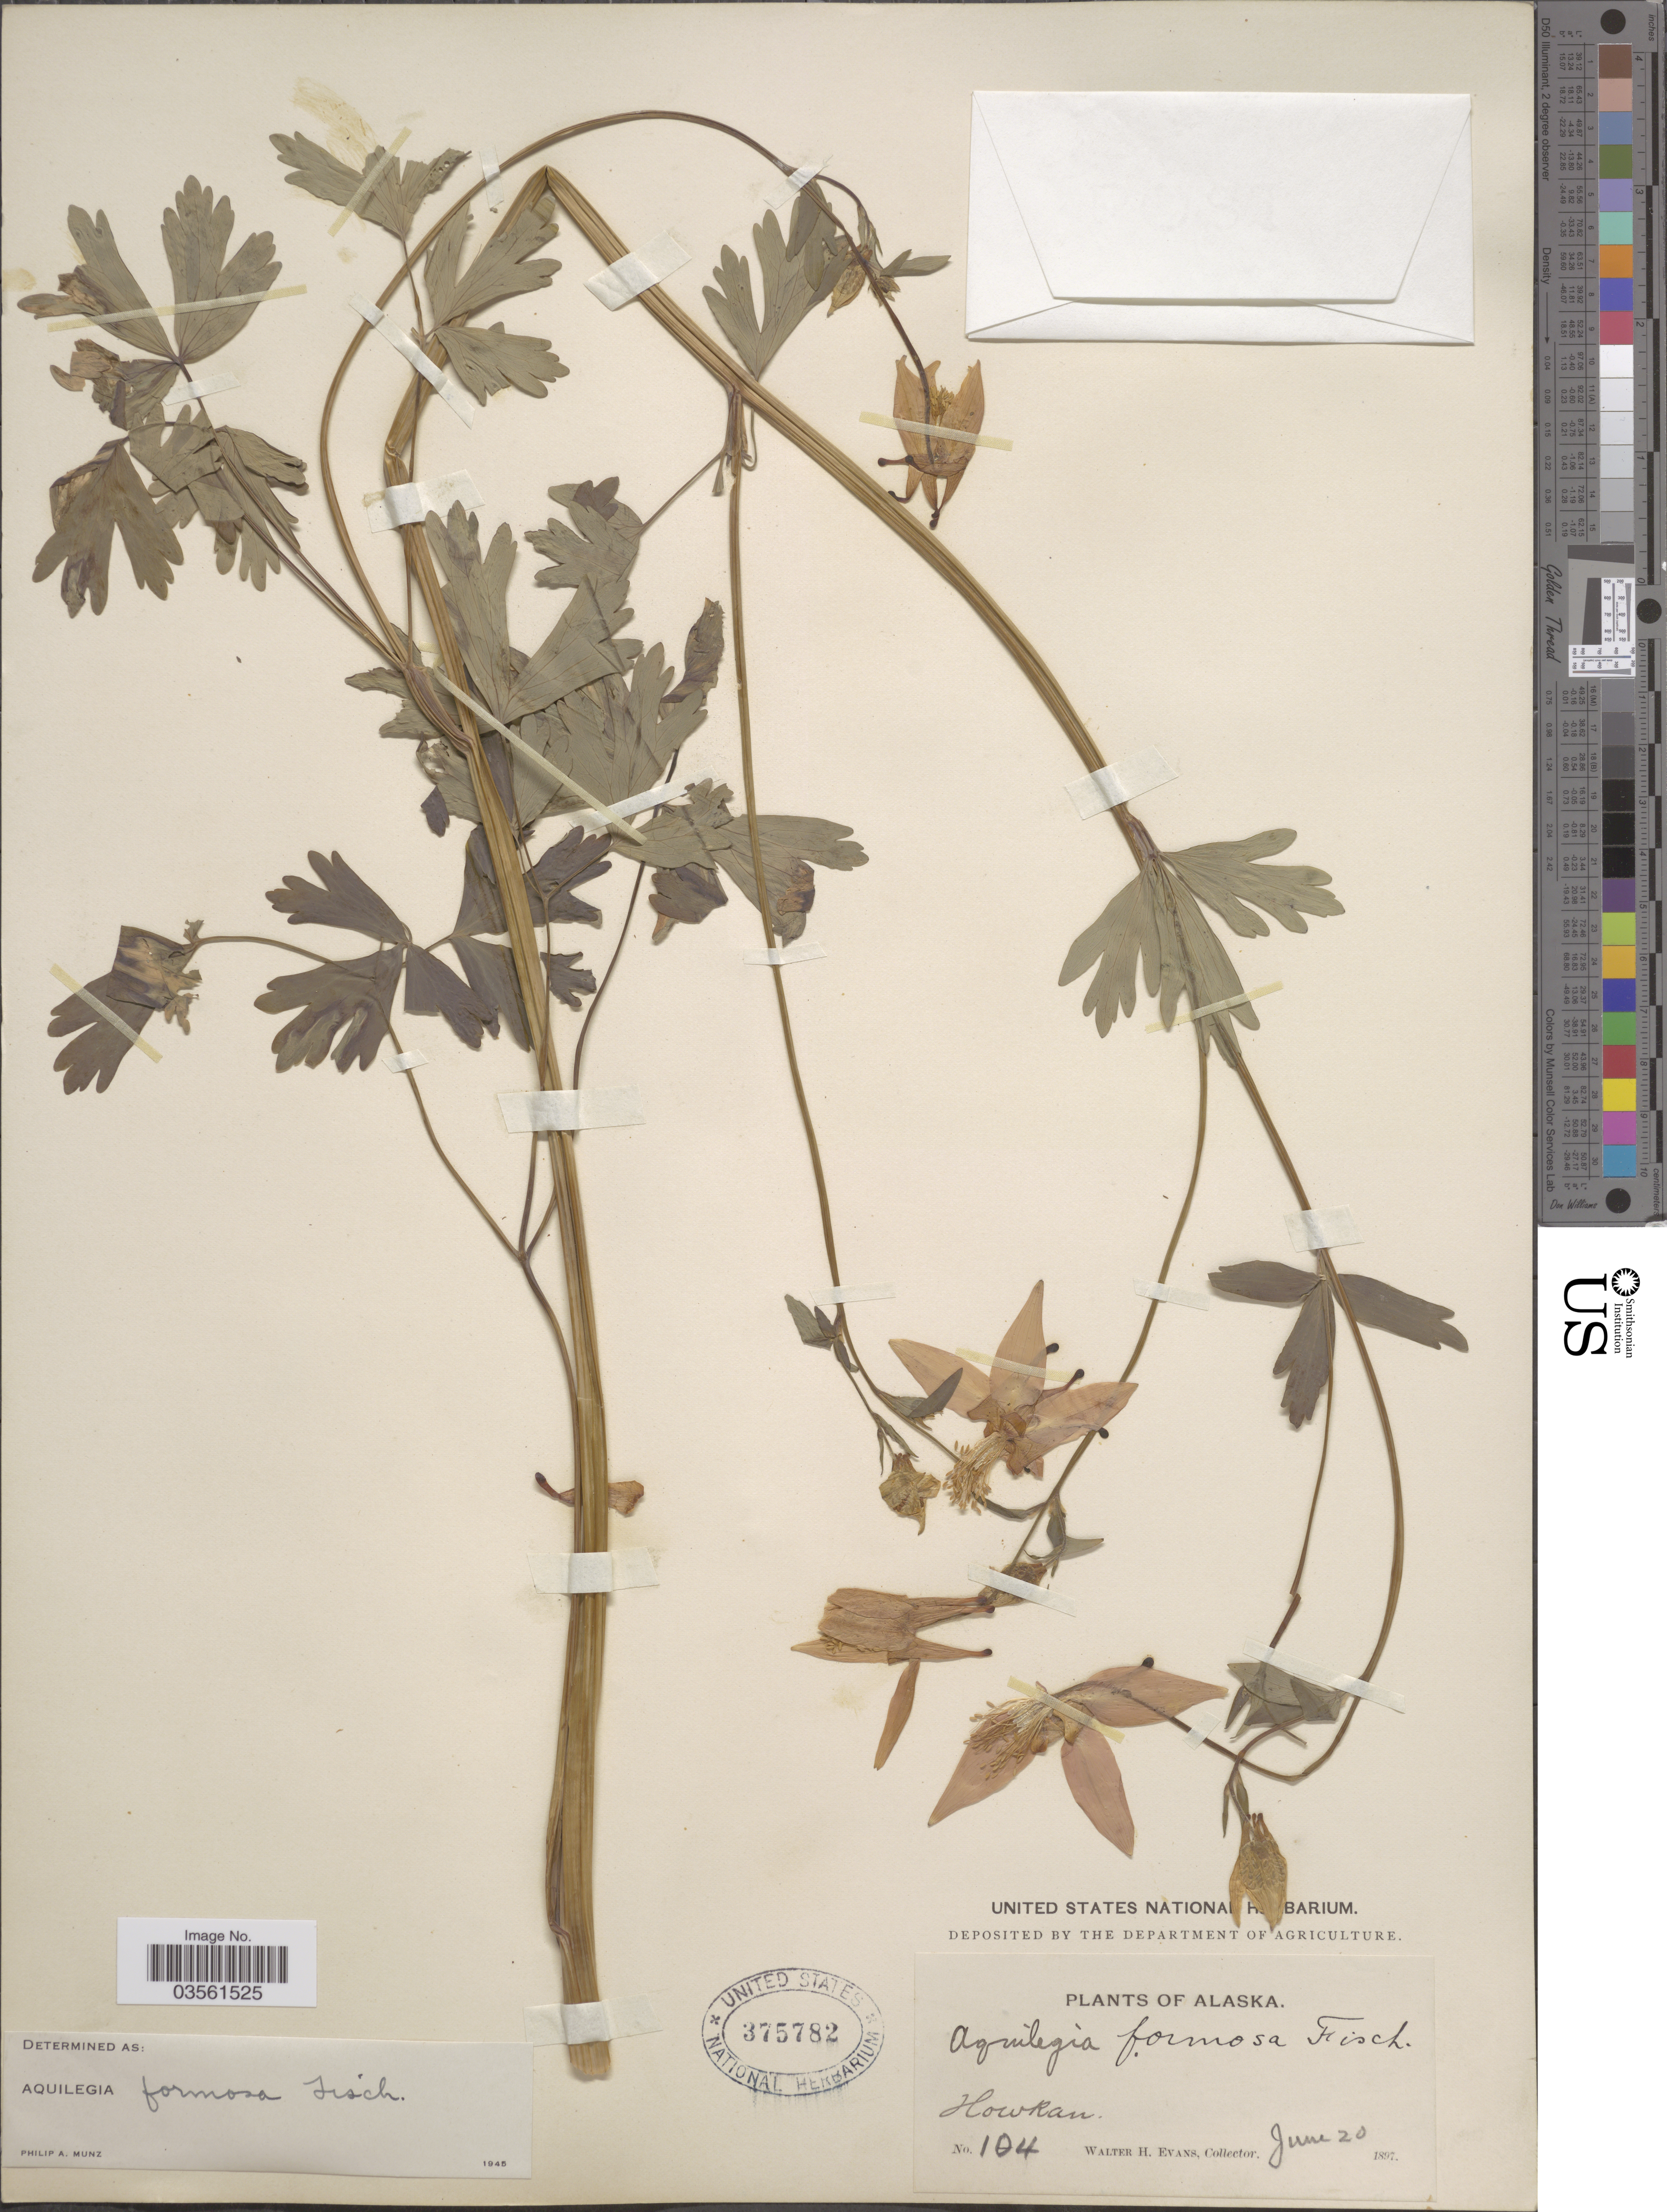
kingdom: Plantae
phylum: Tracheophyta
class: Magnoliopsida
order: Ranunculales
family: Ranunculaceae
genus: Aquilegia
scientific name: Aquilegia formosa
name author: Fisch. ex DC.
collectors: W. H. Evans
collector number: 104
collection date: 1897-06-20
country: United States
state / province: Alaska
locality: Howkan.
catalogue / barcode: US 375782